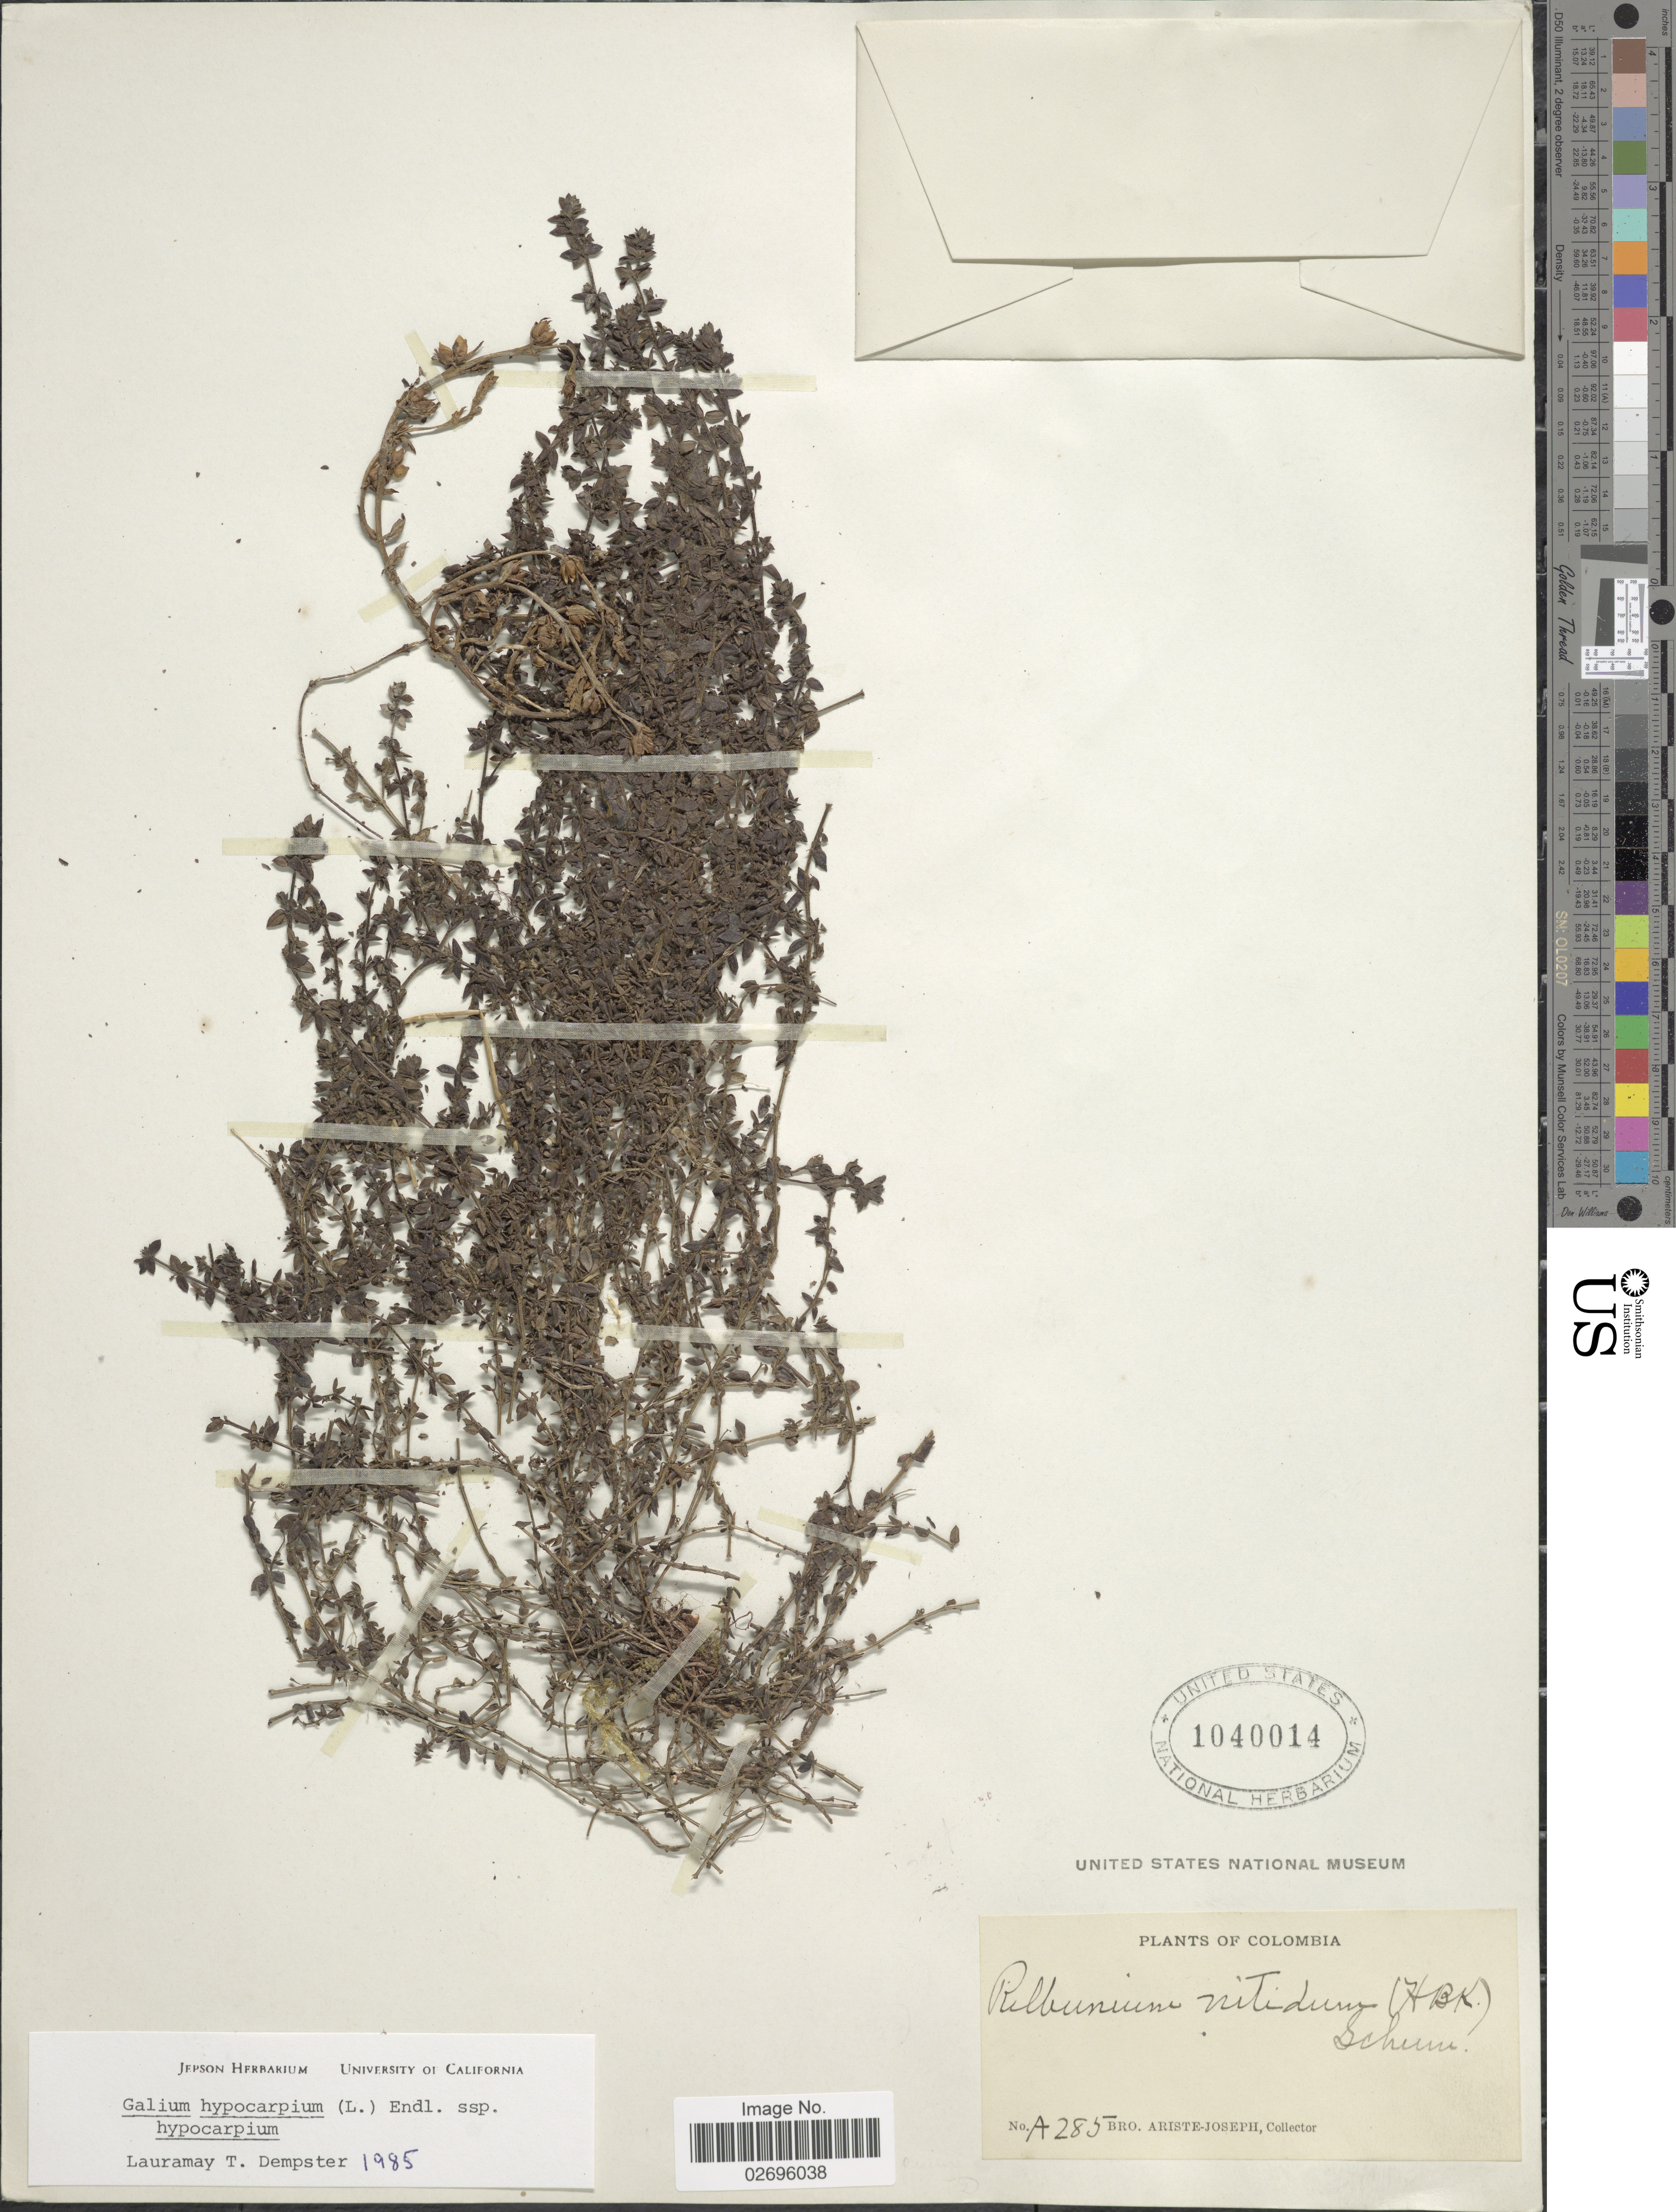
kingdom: Plantae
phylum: Tracheophyta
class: Magnoliopsida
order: Gentianales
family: Rubiaceae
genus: Galium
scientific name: Galium hypocarpium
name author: (L.) Endl. ex Griseb.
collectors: Bro. Ariste-Joseph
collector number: A285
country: Colombia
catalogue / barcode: US 1040014